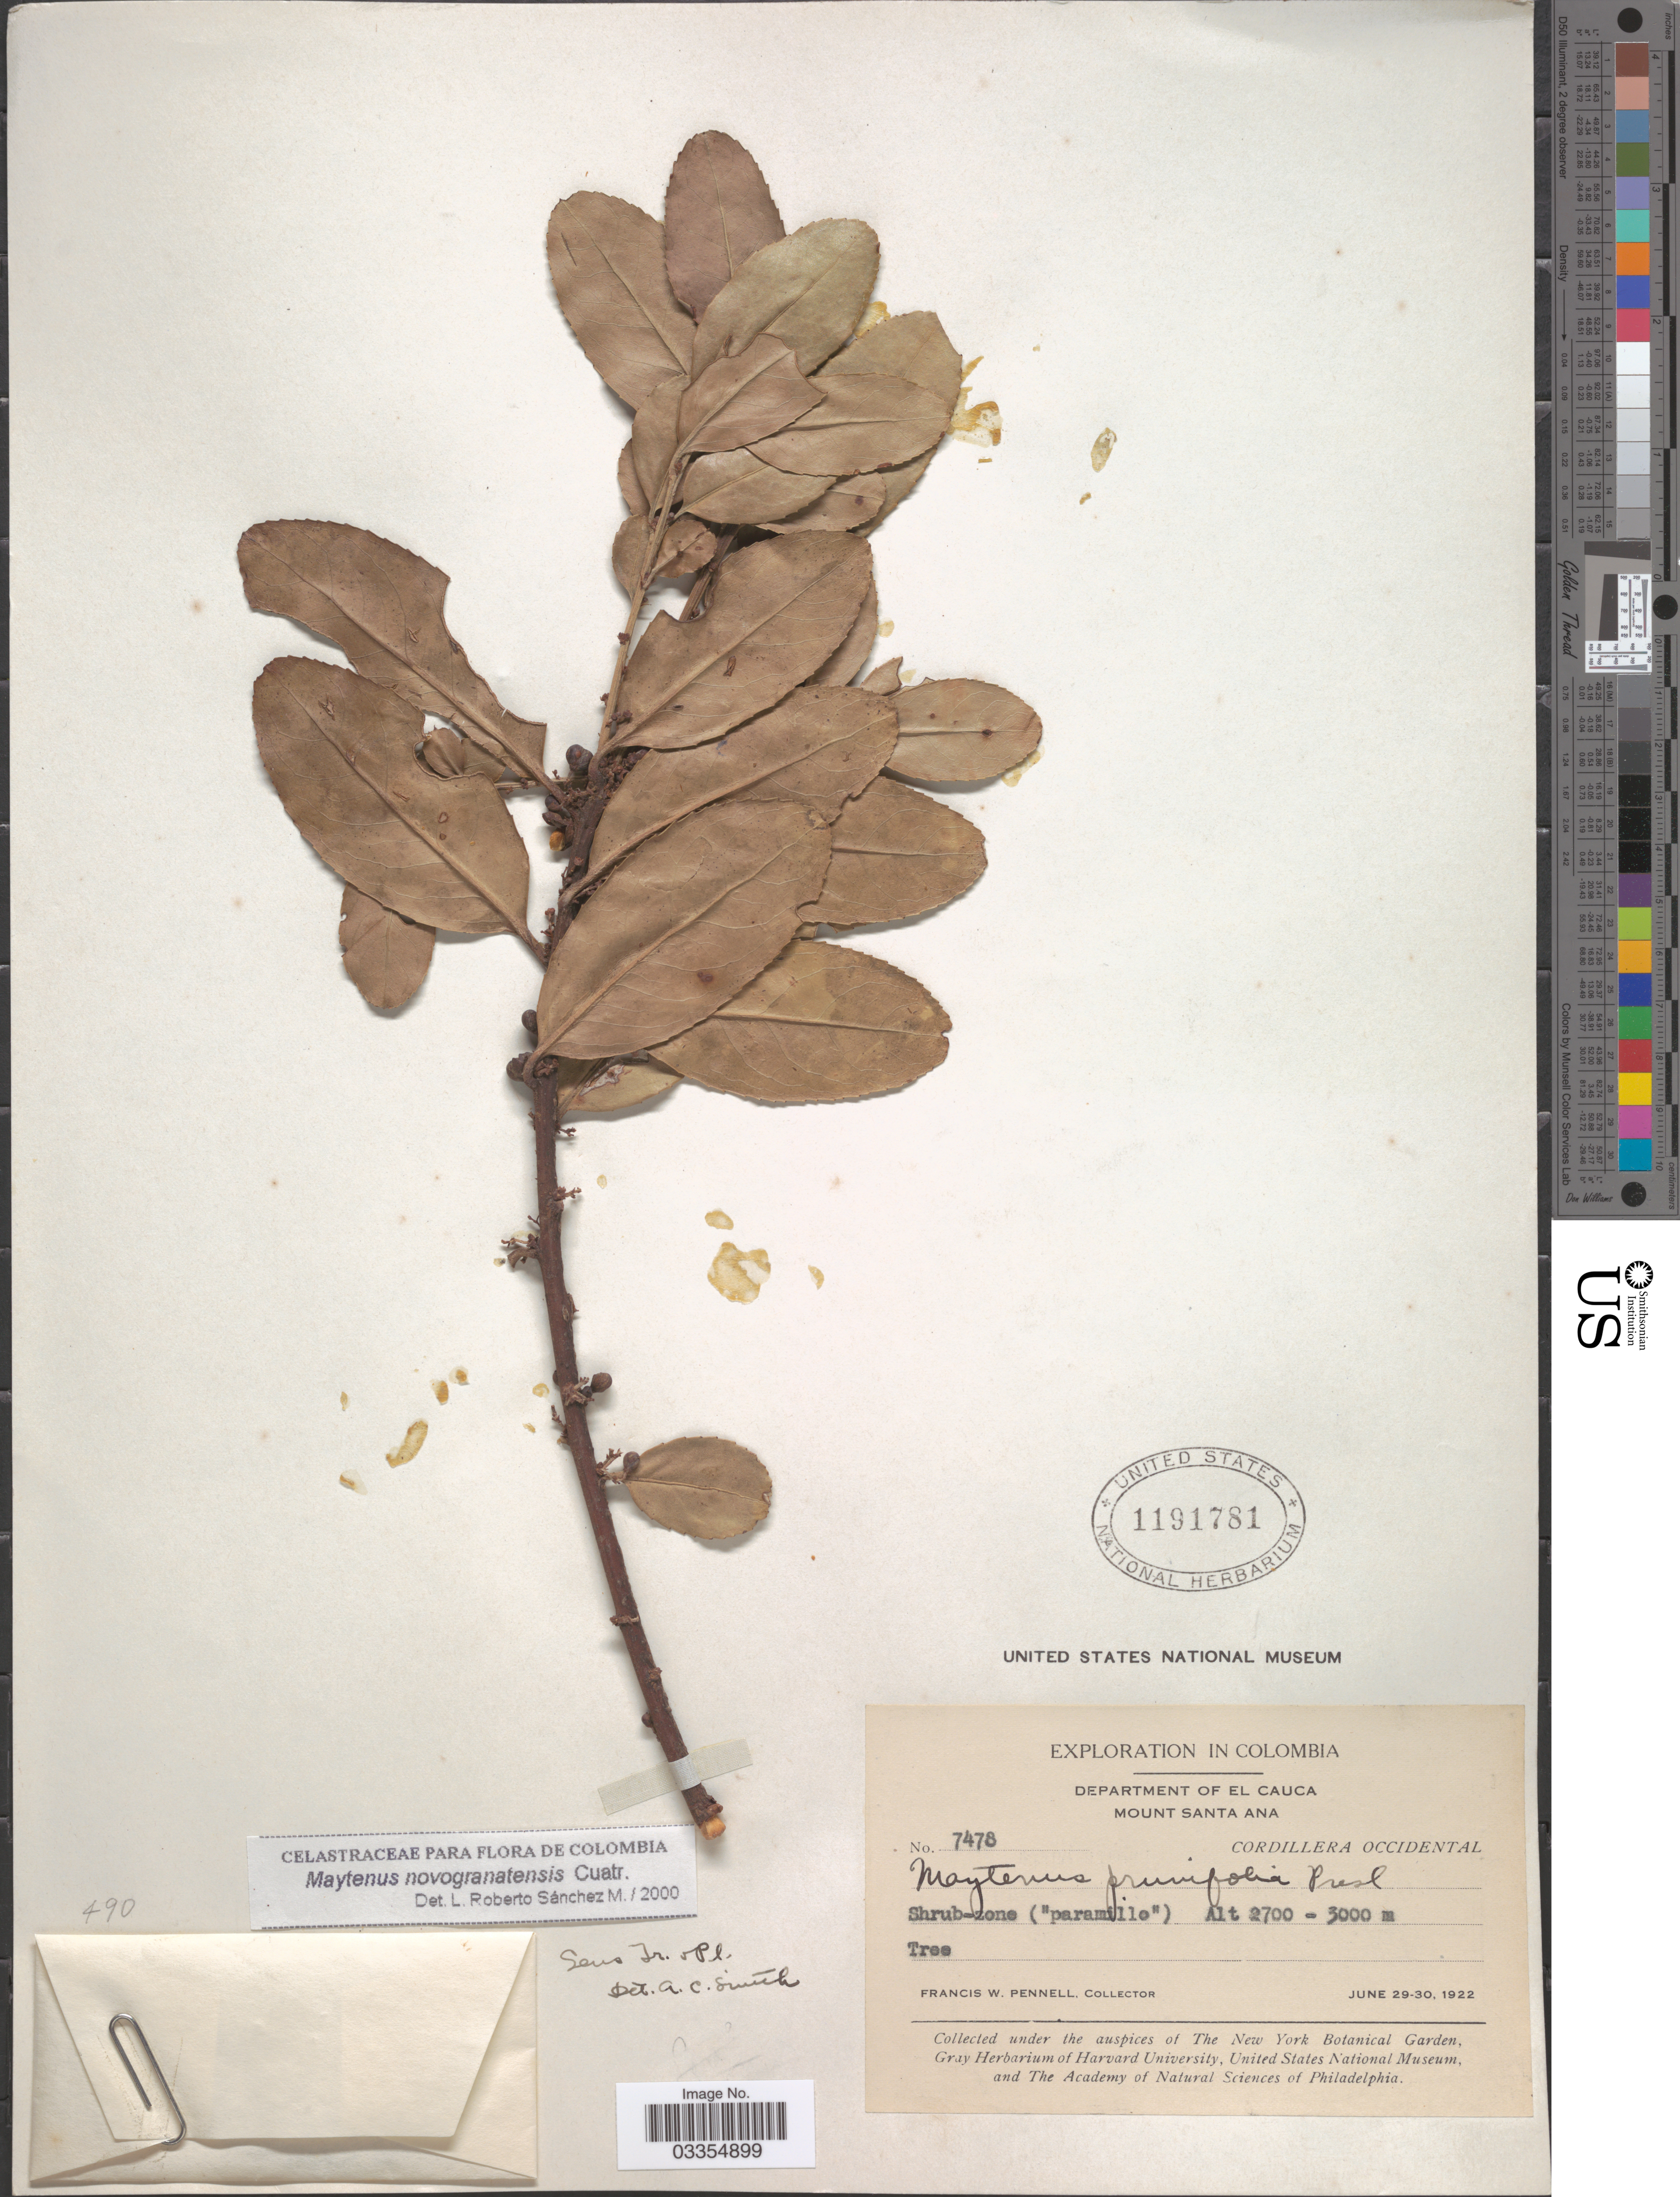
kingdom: Plantae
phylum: Tracheophyta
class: Magnoliopsida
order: Celastrales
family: Celastraceae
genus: Maytenus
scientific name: Maytenus novogranatensis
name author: Cuatrec.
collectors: F. W. Pennell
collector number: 7478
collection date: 1922-06-29/1922-06-30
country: Colombia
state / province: Cauca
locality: Department of El Cauca. Mount Santa Ana. Cordillera Occidental. Shrub-zone ("paramillo") [unsure placement].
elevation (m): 2700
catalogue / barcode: US 1191781